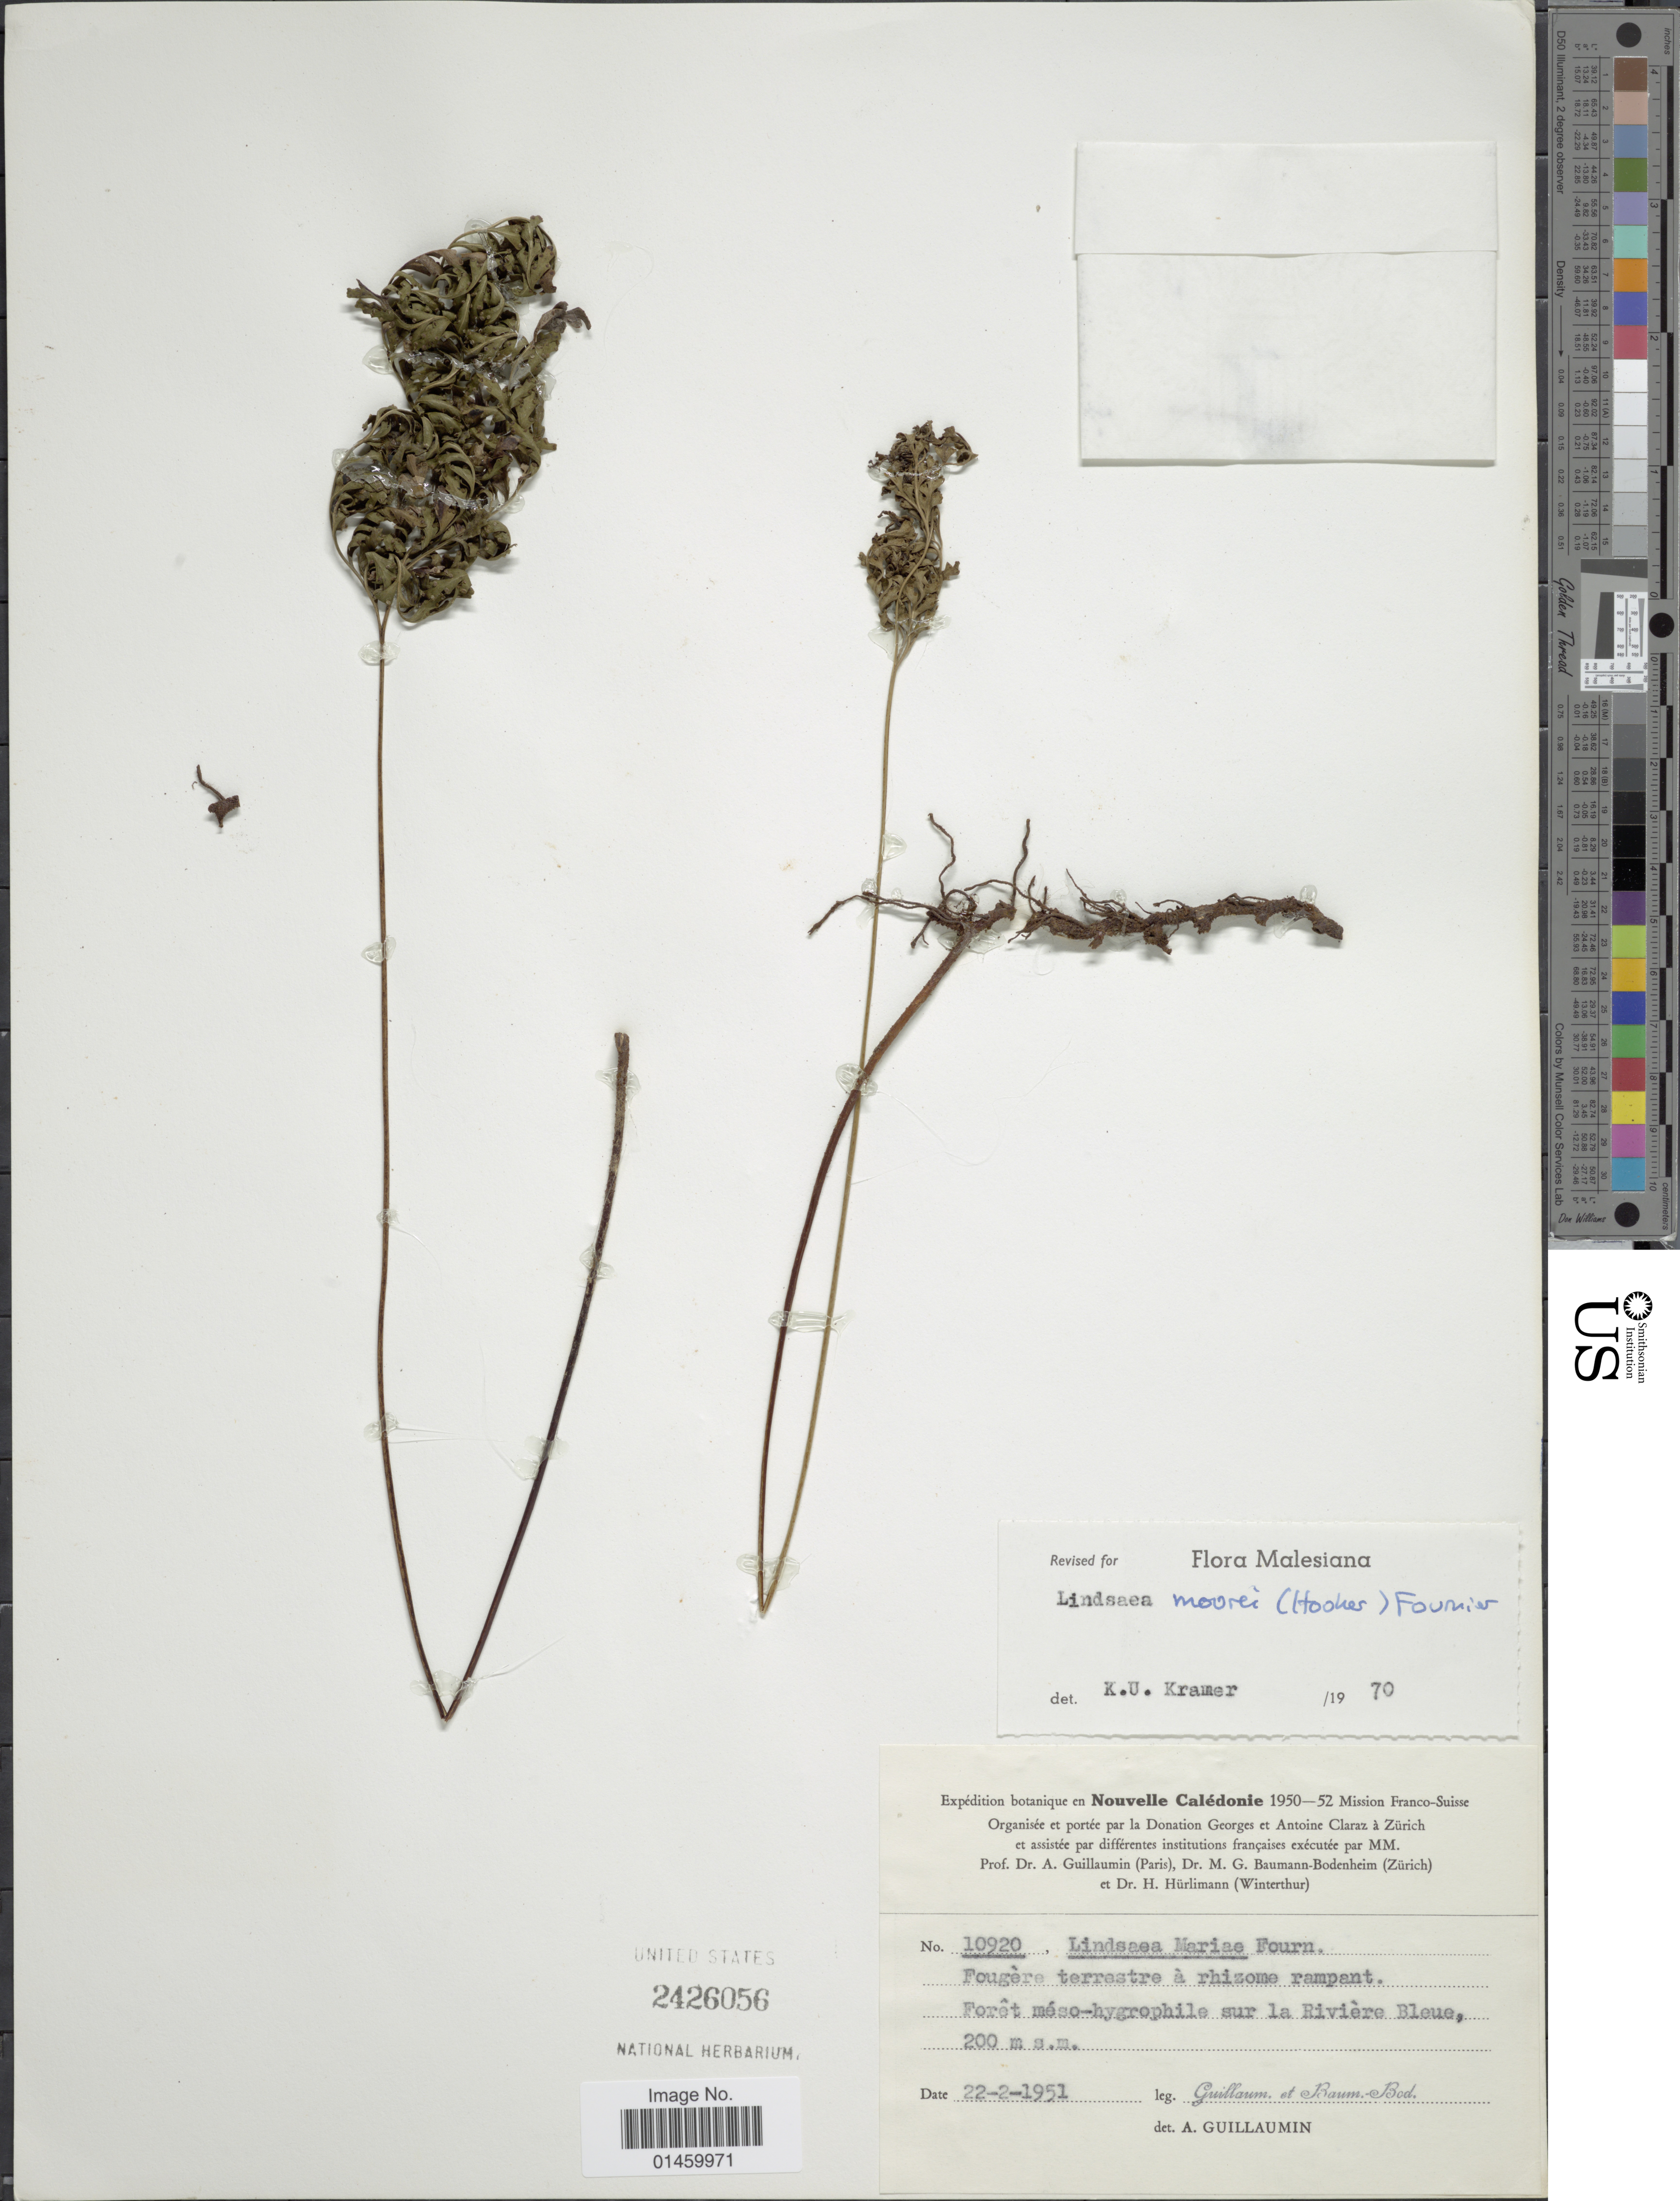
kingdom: Plantae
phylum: Tracheophyta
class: Polypodiopsida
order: Polypodiales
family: Lindsaeaceae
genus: Lindsaea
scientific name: Lindsaea moorei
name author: (Hook.) E. Fourn.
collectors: A. Guillaumin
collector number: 10920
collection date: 1951-02-22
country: New Caledonia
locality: Nouvelle Caledonie. Foret meso-hygrophile sur la Riviere Bleue.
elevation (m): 200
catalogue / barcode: US 2426056